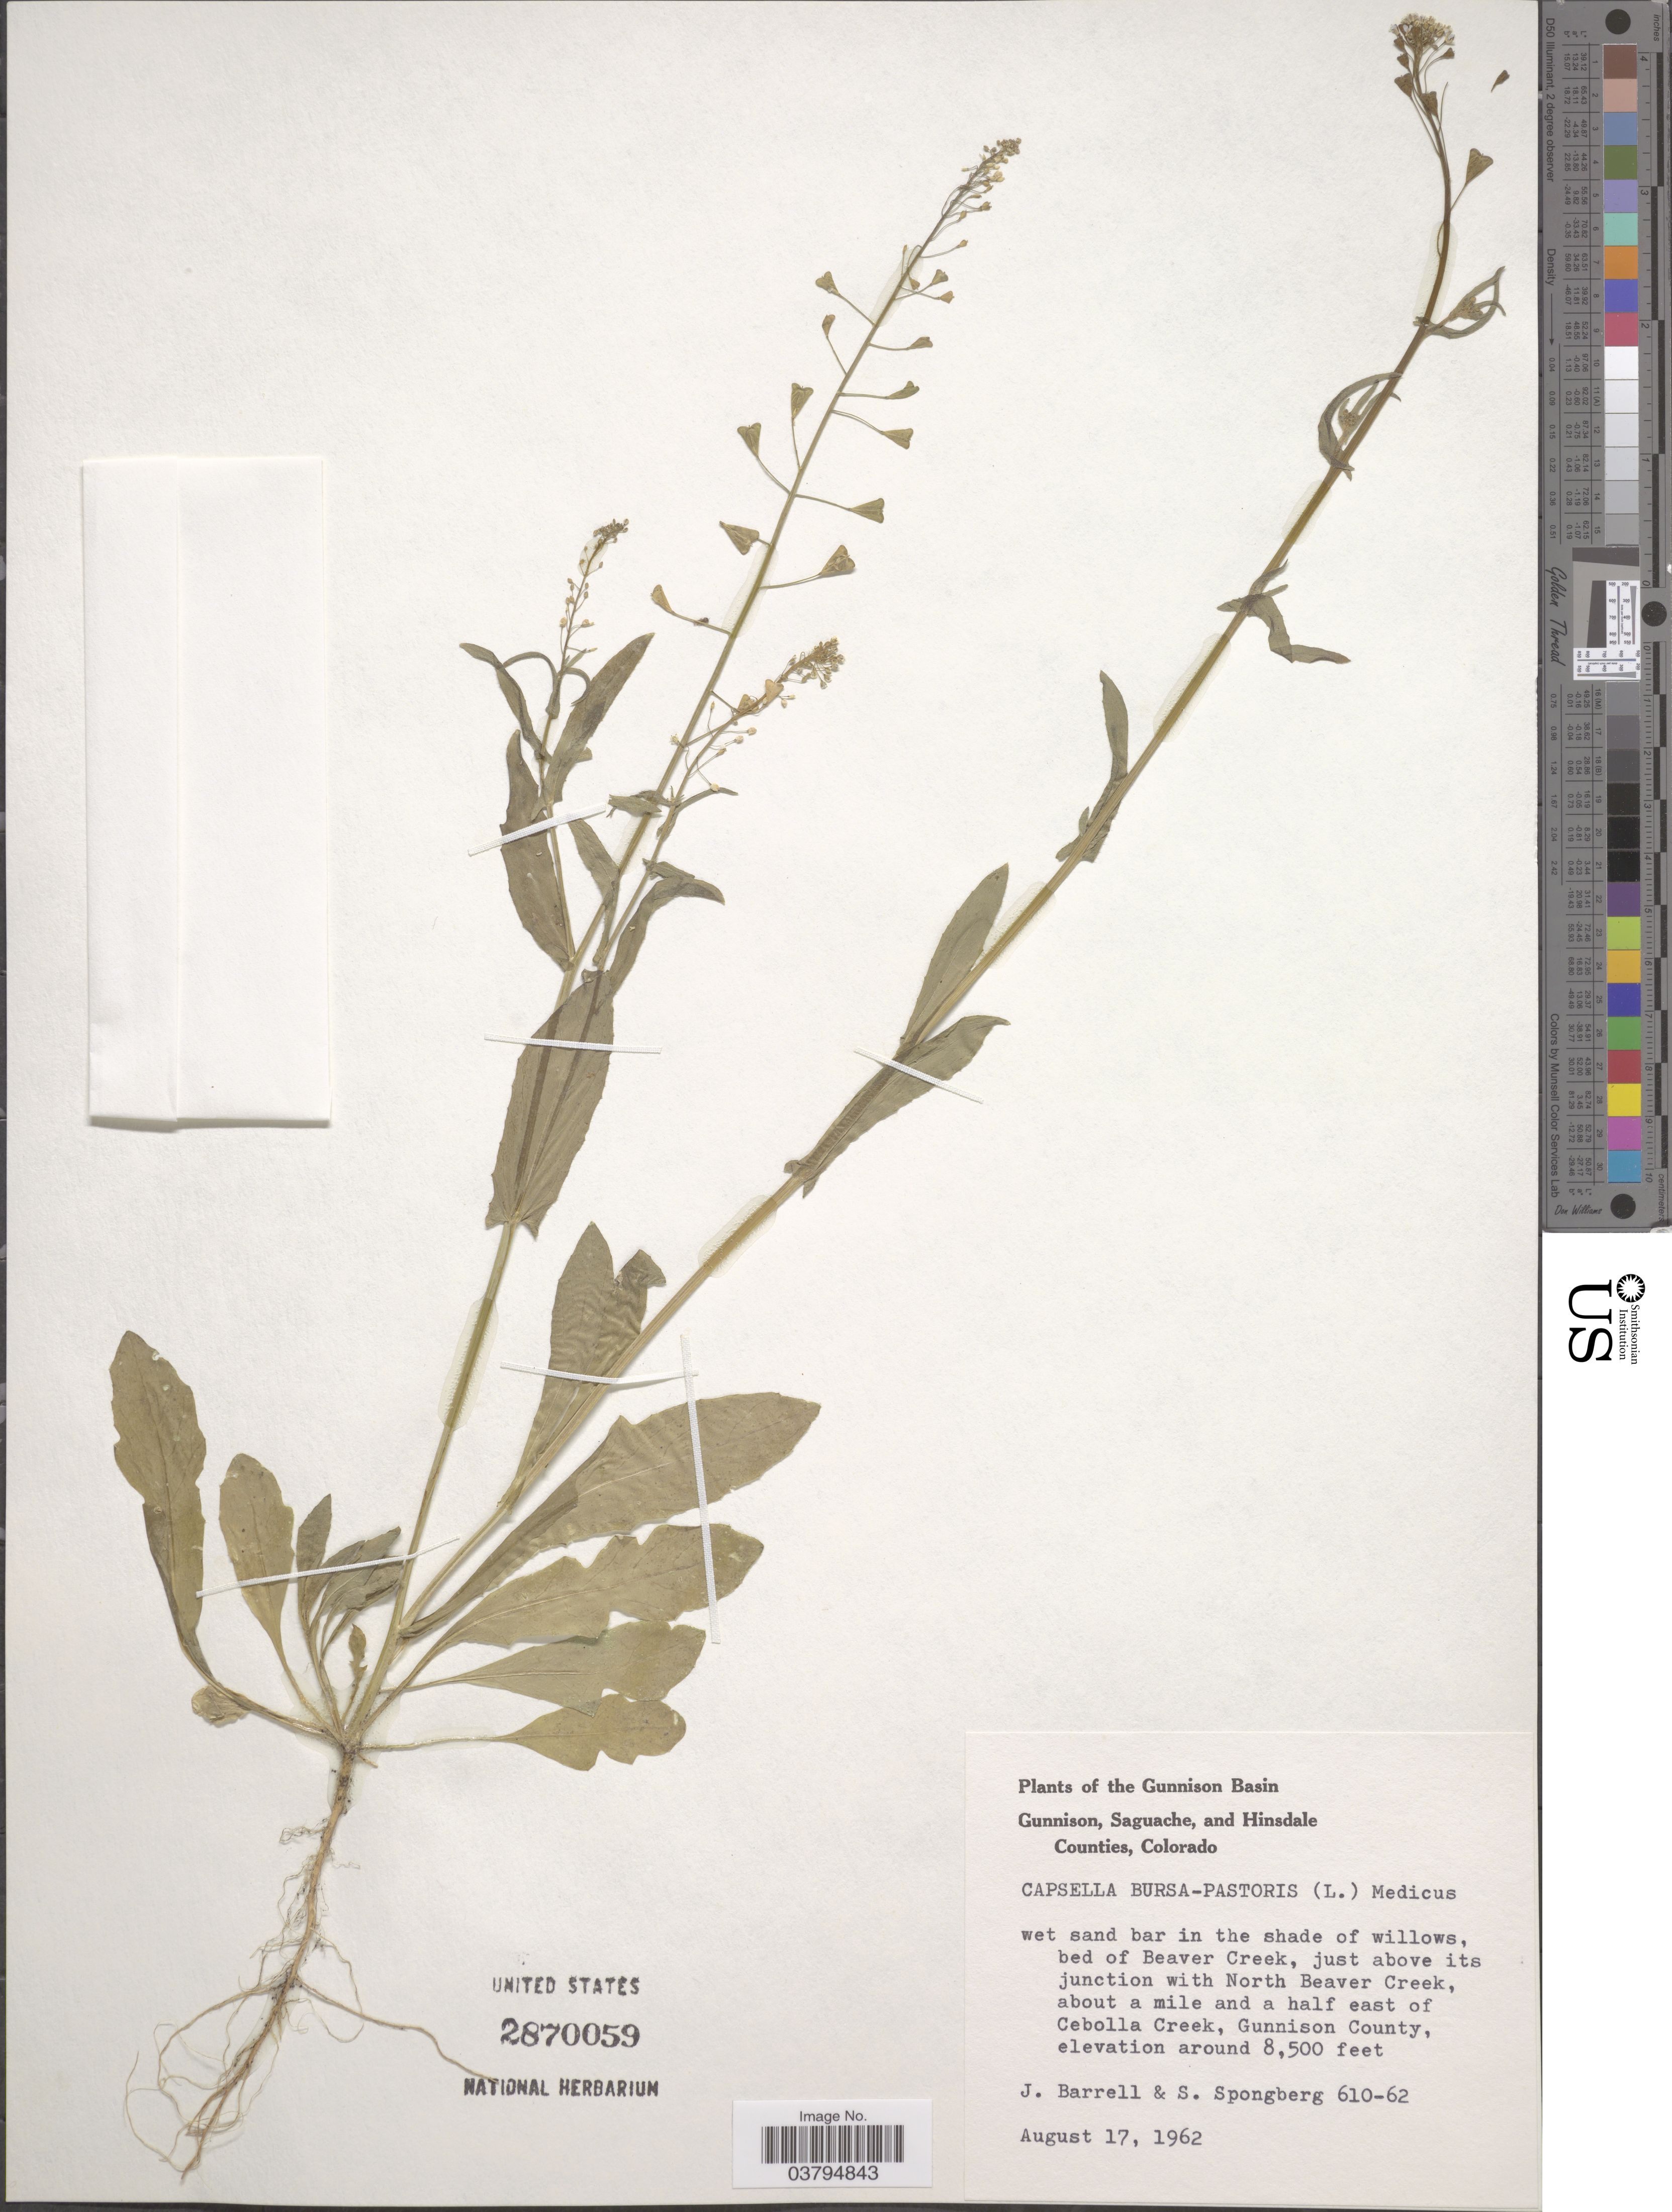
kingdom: Plantae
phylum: Tracheophyta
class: Magnoliopsida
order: Brassicales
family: Brassicaceae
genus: Capsella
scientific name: Capsella bursa-pastoris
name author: (L.) Medik.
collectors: J. Barrell & S. A.Spongberg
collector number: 610-62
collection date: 1962-08-17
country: United States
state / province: Colorado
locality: The Gunnison Basin. Bed of Beaver Creek, just above its junction with North Beaver Creek, about a mile and a half east of Cebolla Creek, Gunnison County.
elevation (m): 2591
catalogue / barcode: US 2870059